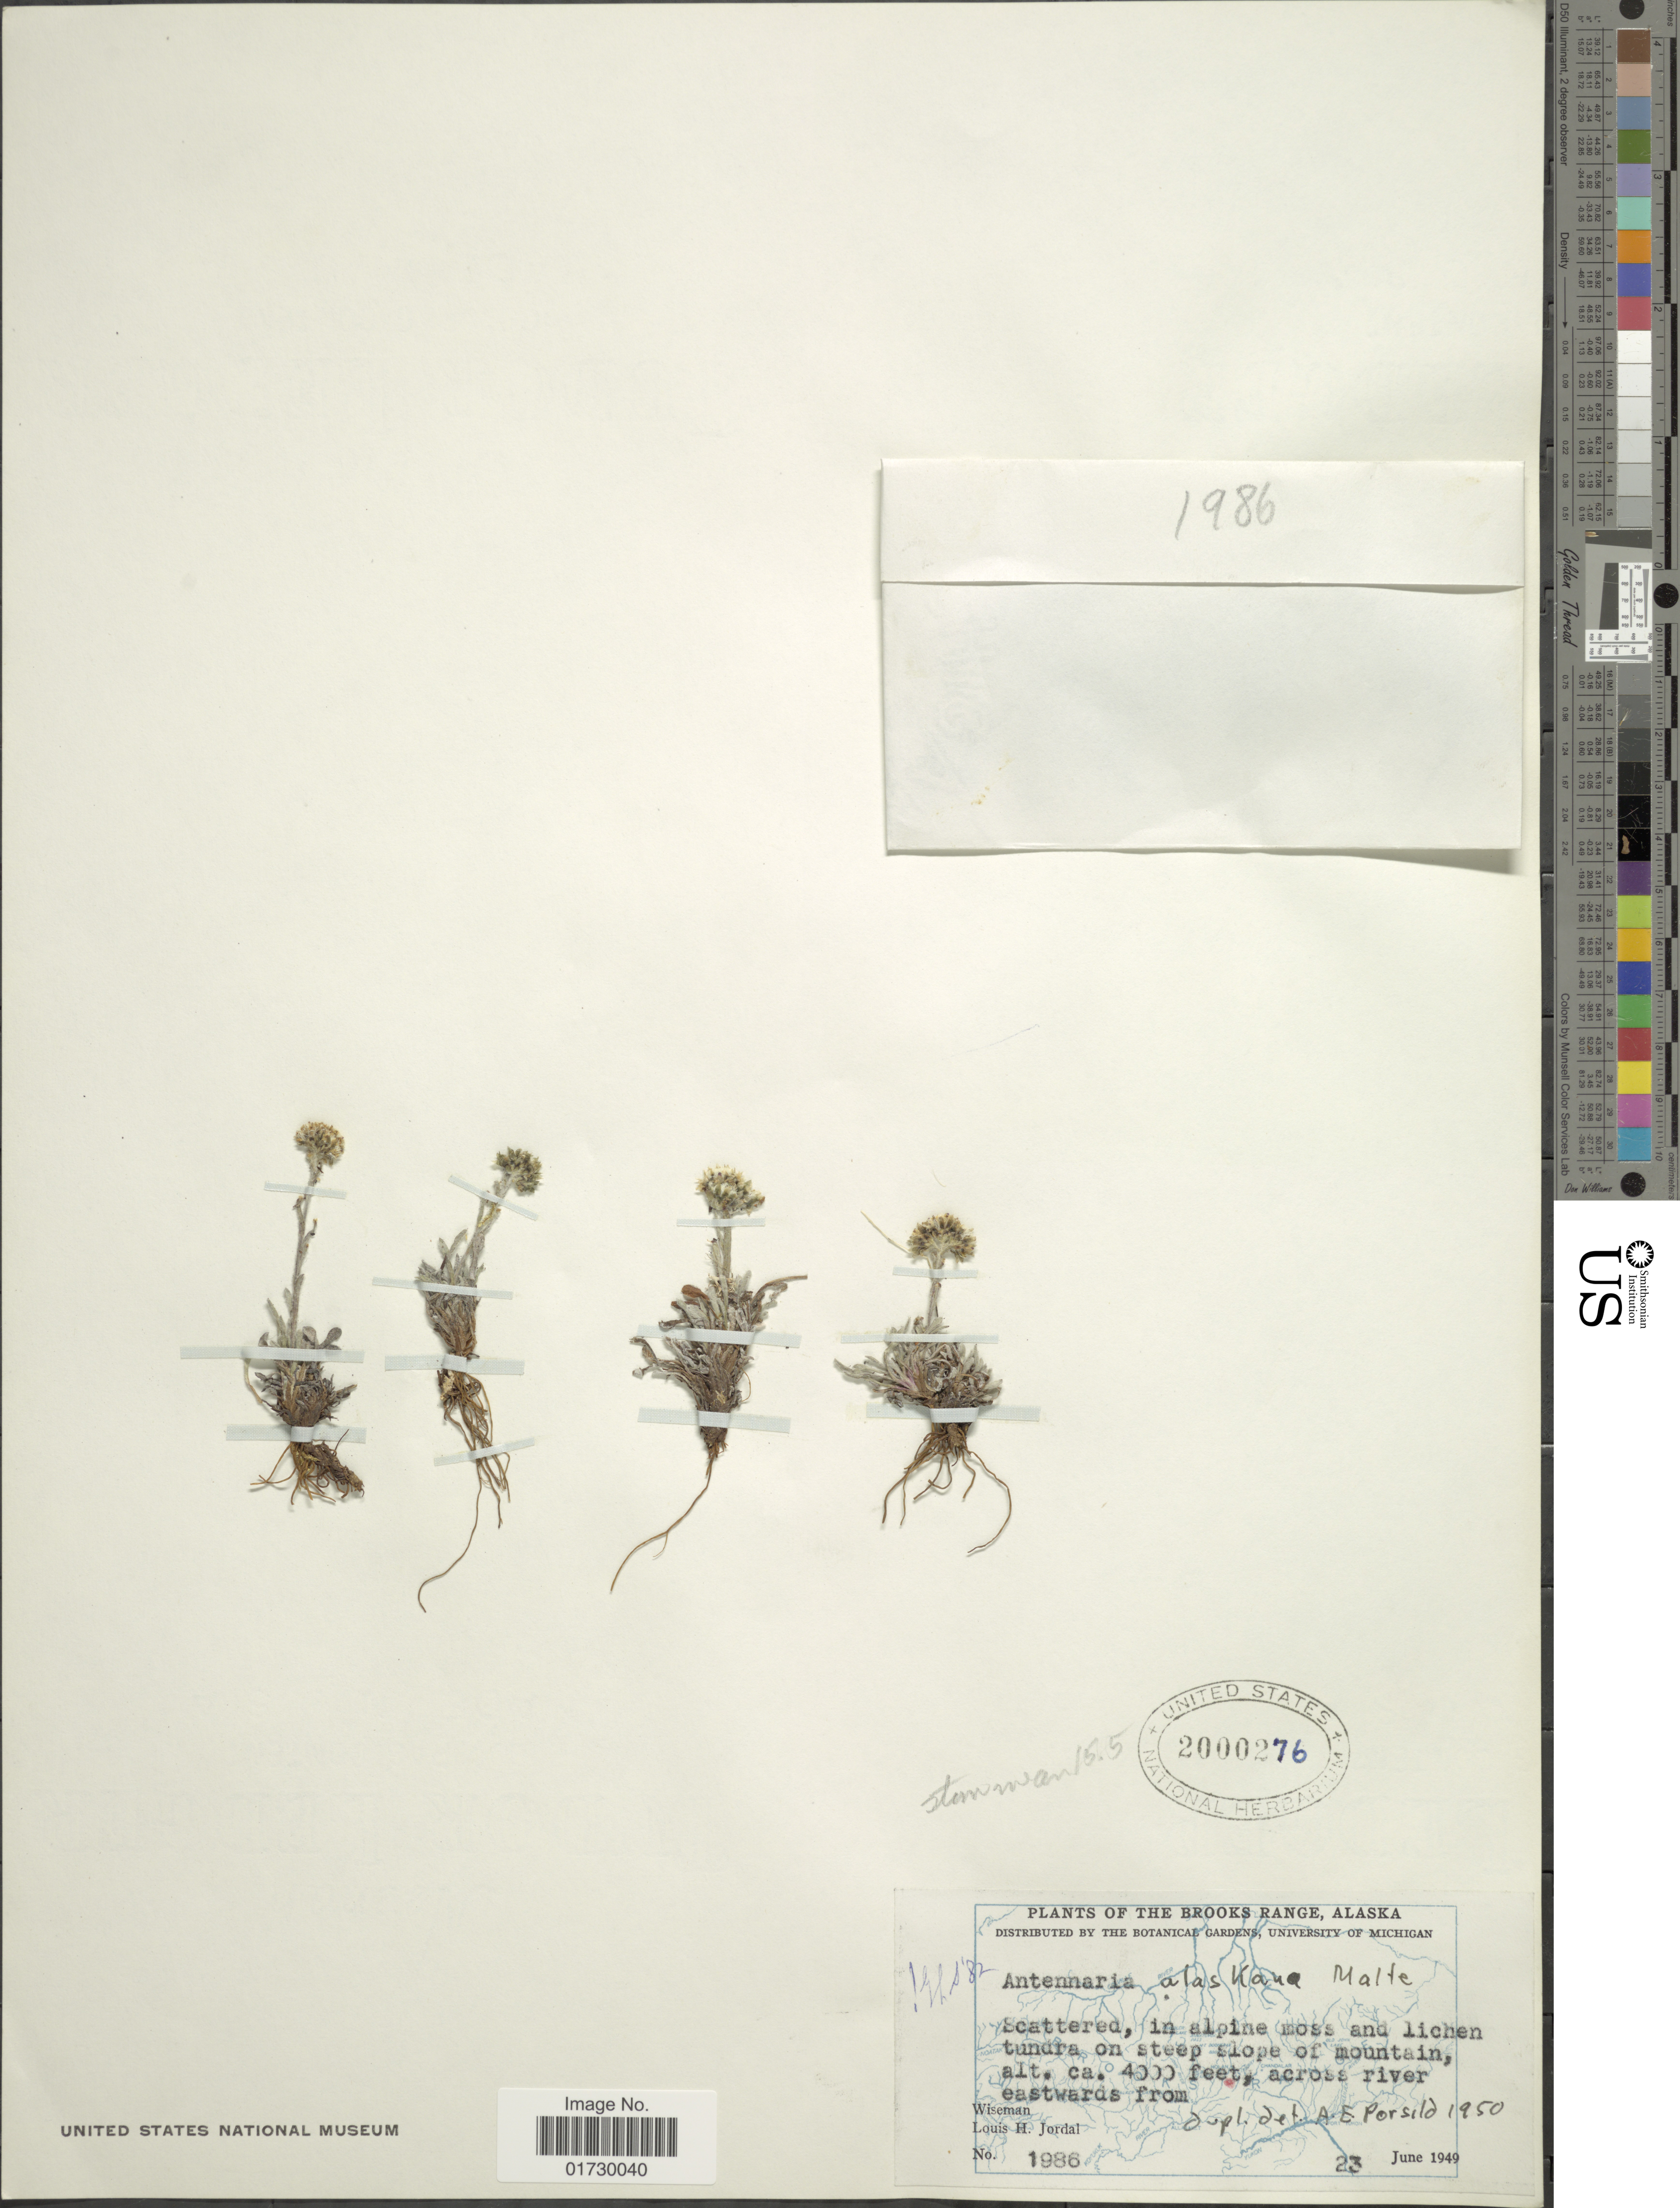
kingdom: Plantae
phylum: Tracheophyta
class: Magnoliopsida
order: Asterales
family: Asteraceae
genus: Antennaria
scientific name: Antennaria alaskana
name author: Malte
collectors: Wiseman, -- & L. Jordal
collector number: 1986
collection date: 1949-06-23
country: United States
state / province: Alaska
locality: The Brooks Range, Alaska, on steep slope of mountain, across river eastwards from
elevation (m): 1219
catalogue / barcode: US 2000276